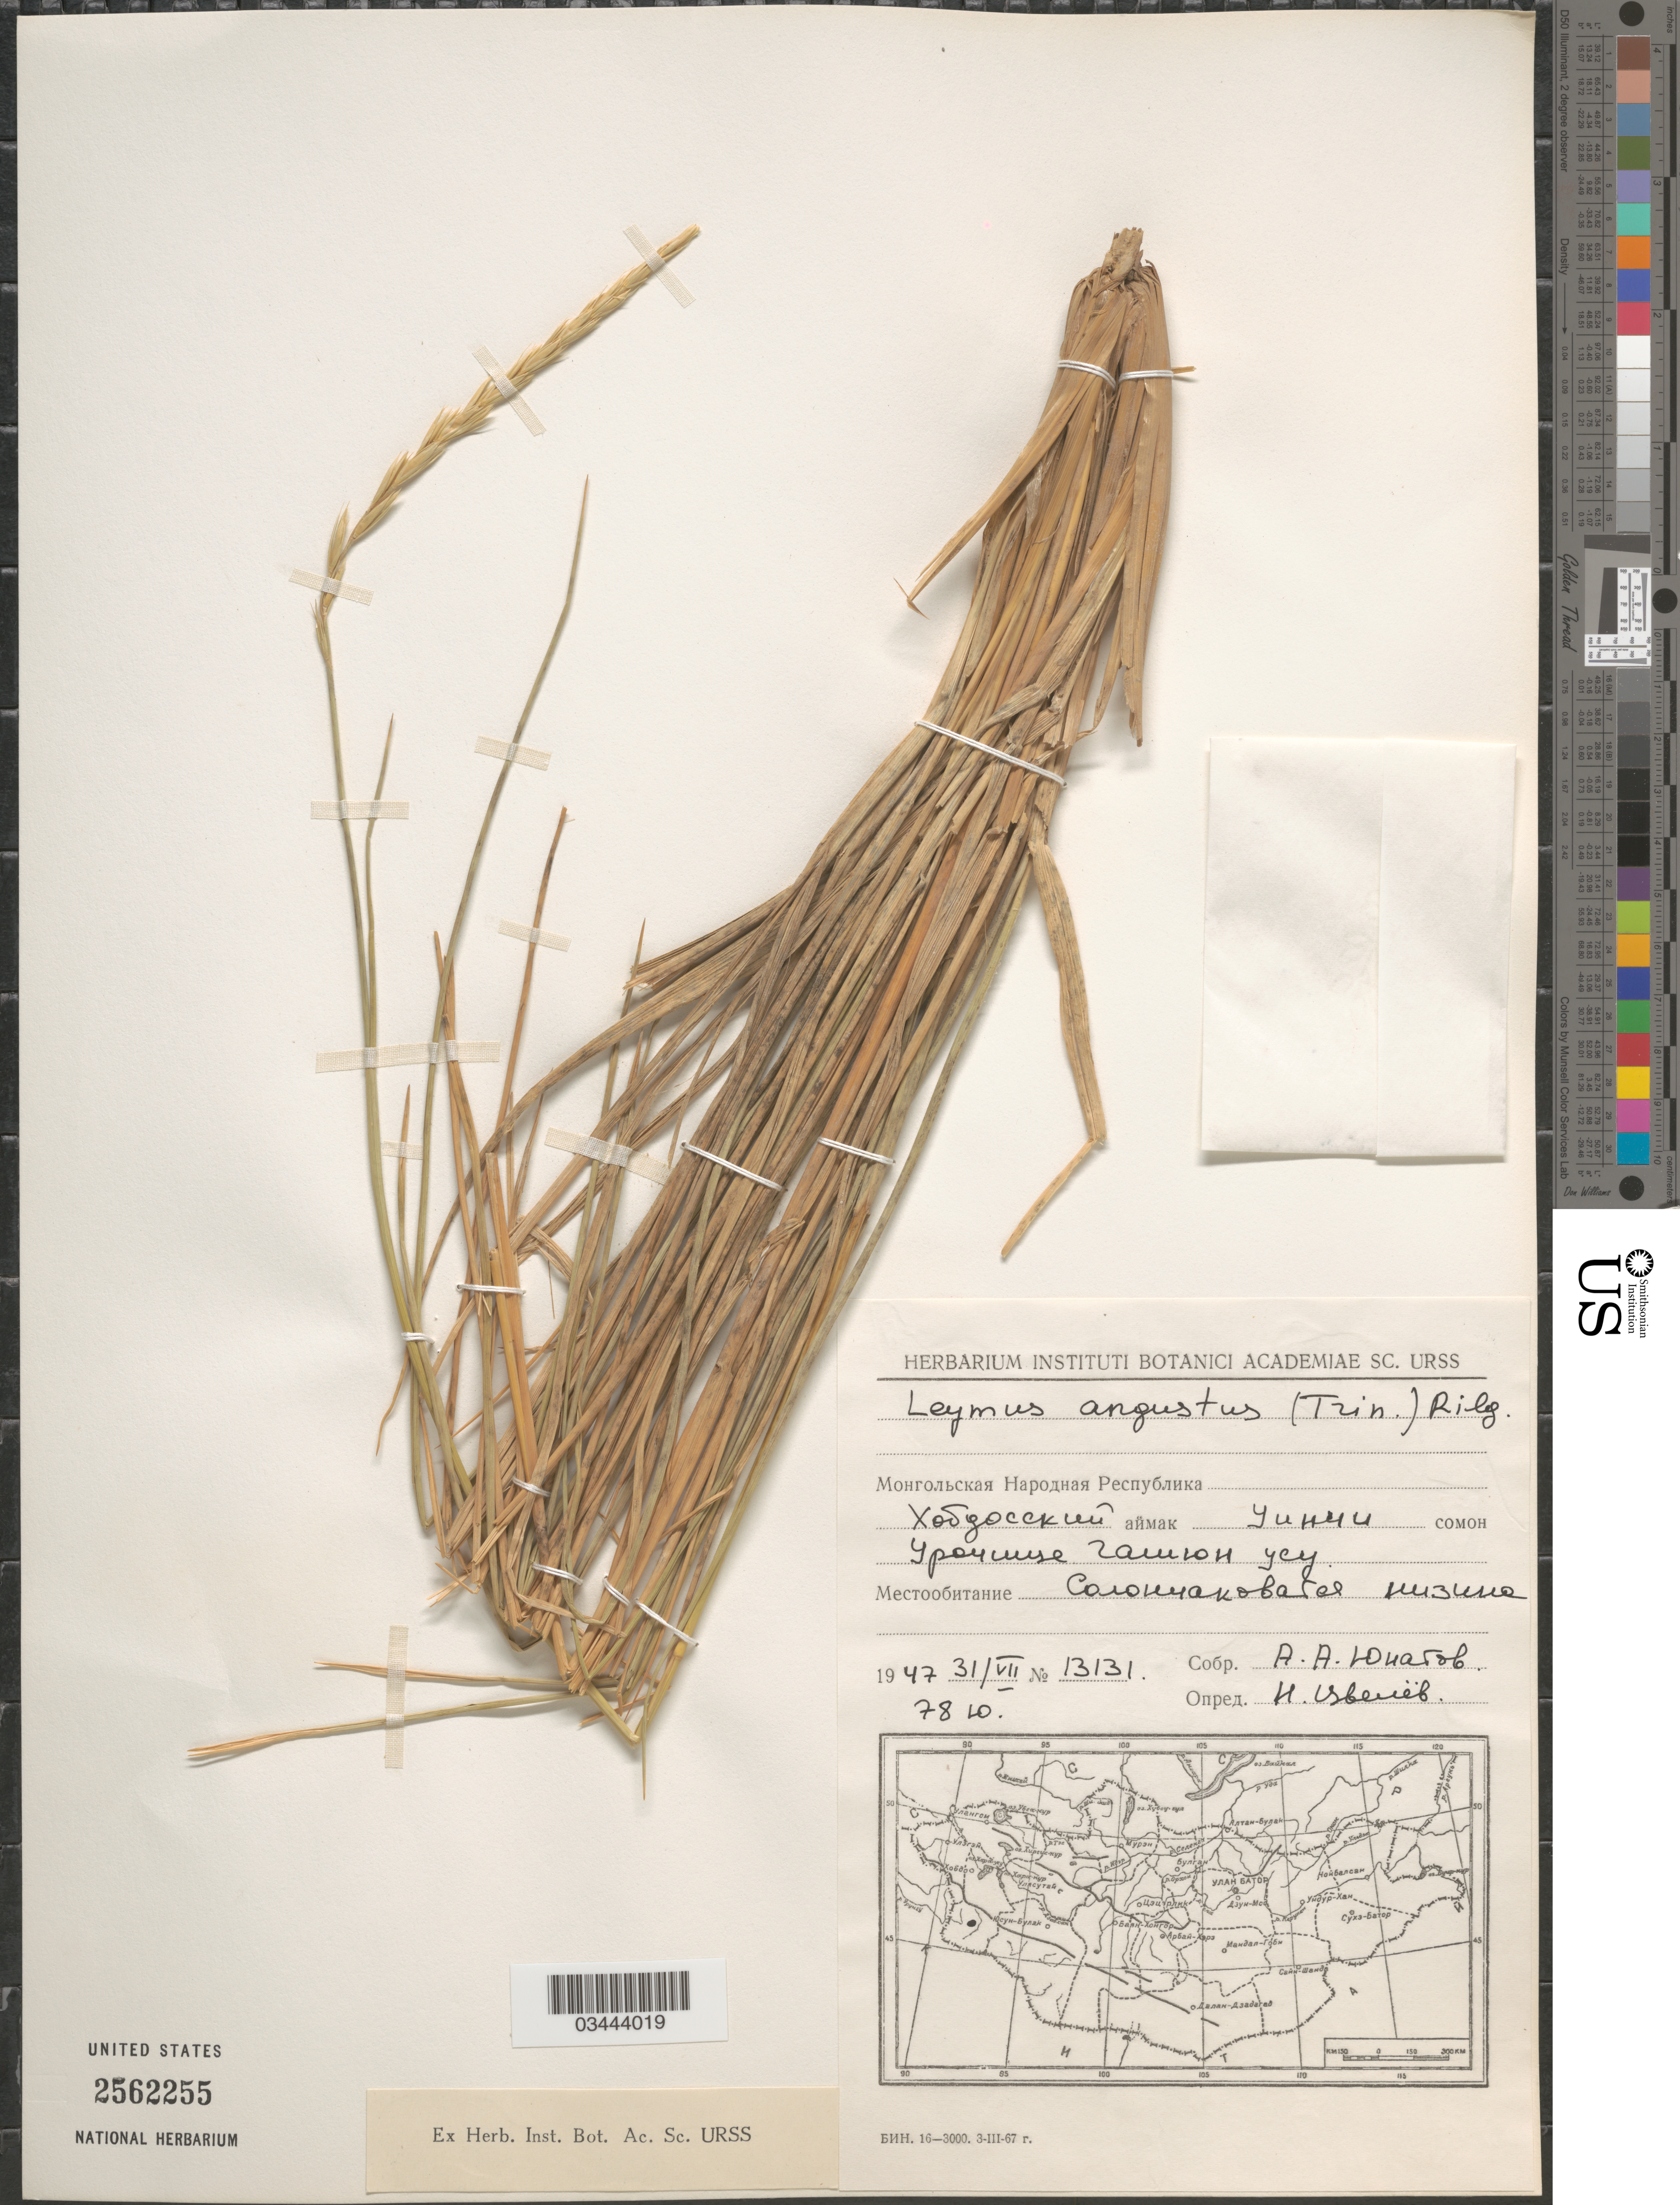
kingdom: Plantae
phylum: Tracheophyta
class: Liliopsida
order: Poales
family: Poaceae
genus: Leymus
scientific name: Leymus angustus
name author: (Trin.) Pilg.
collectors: A. Unatov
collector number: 13131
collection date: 1947-07-31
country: Mongolia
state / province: Hovd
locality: Uyench District, Gashuun Usa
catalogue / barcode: US 2562255